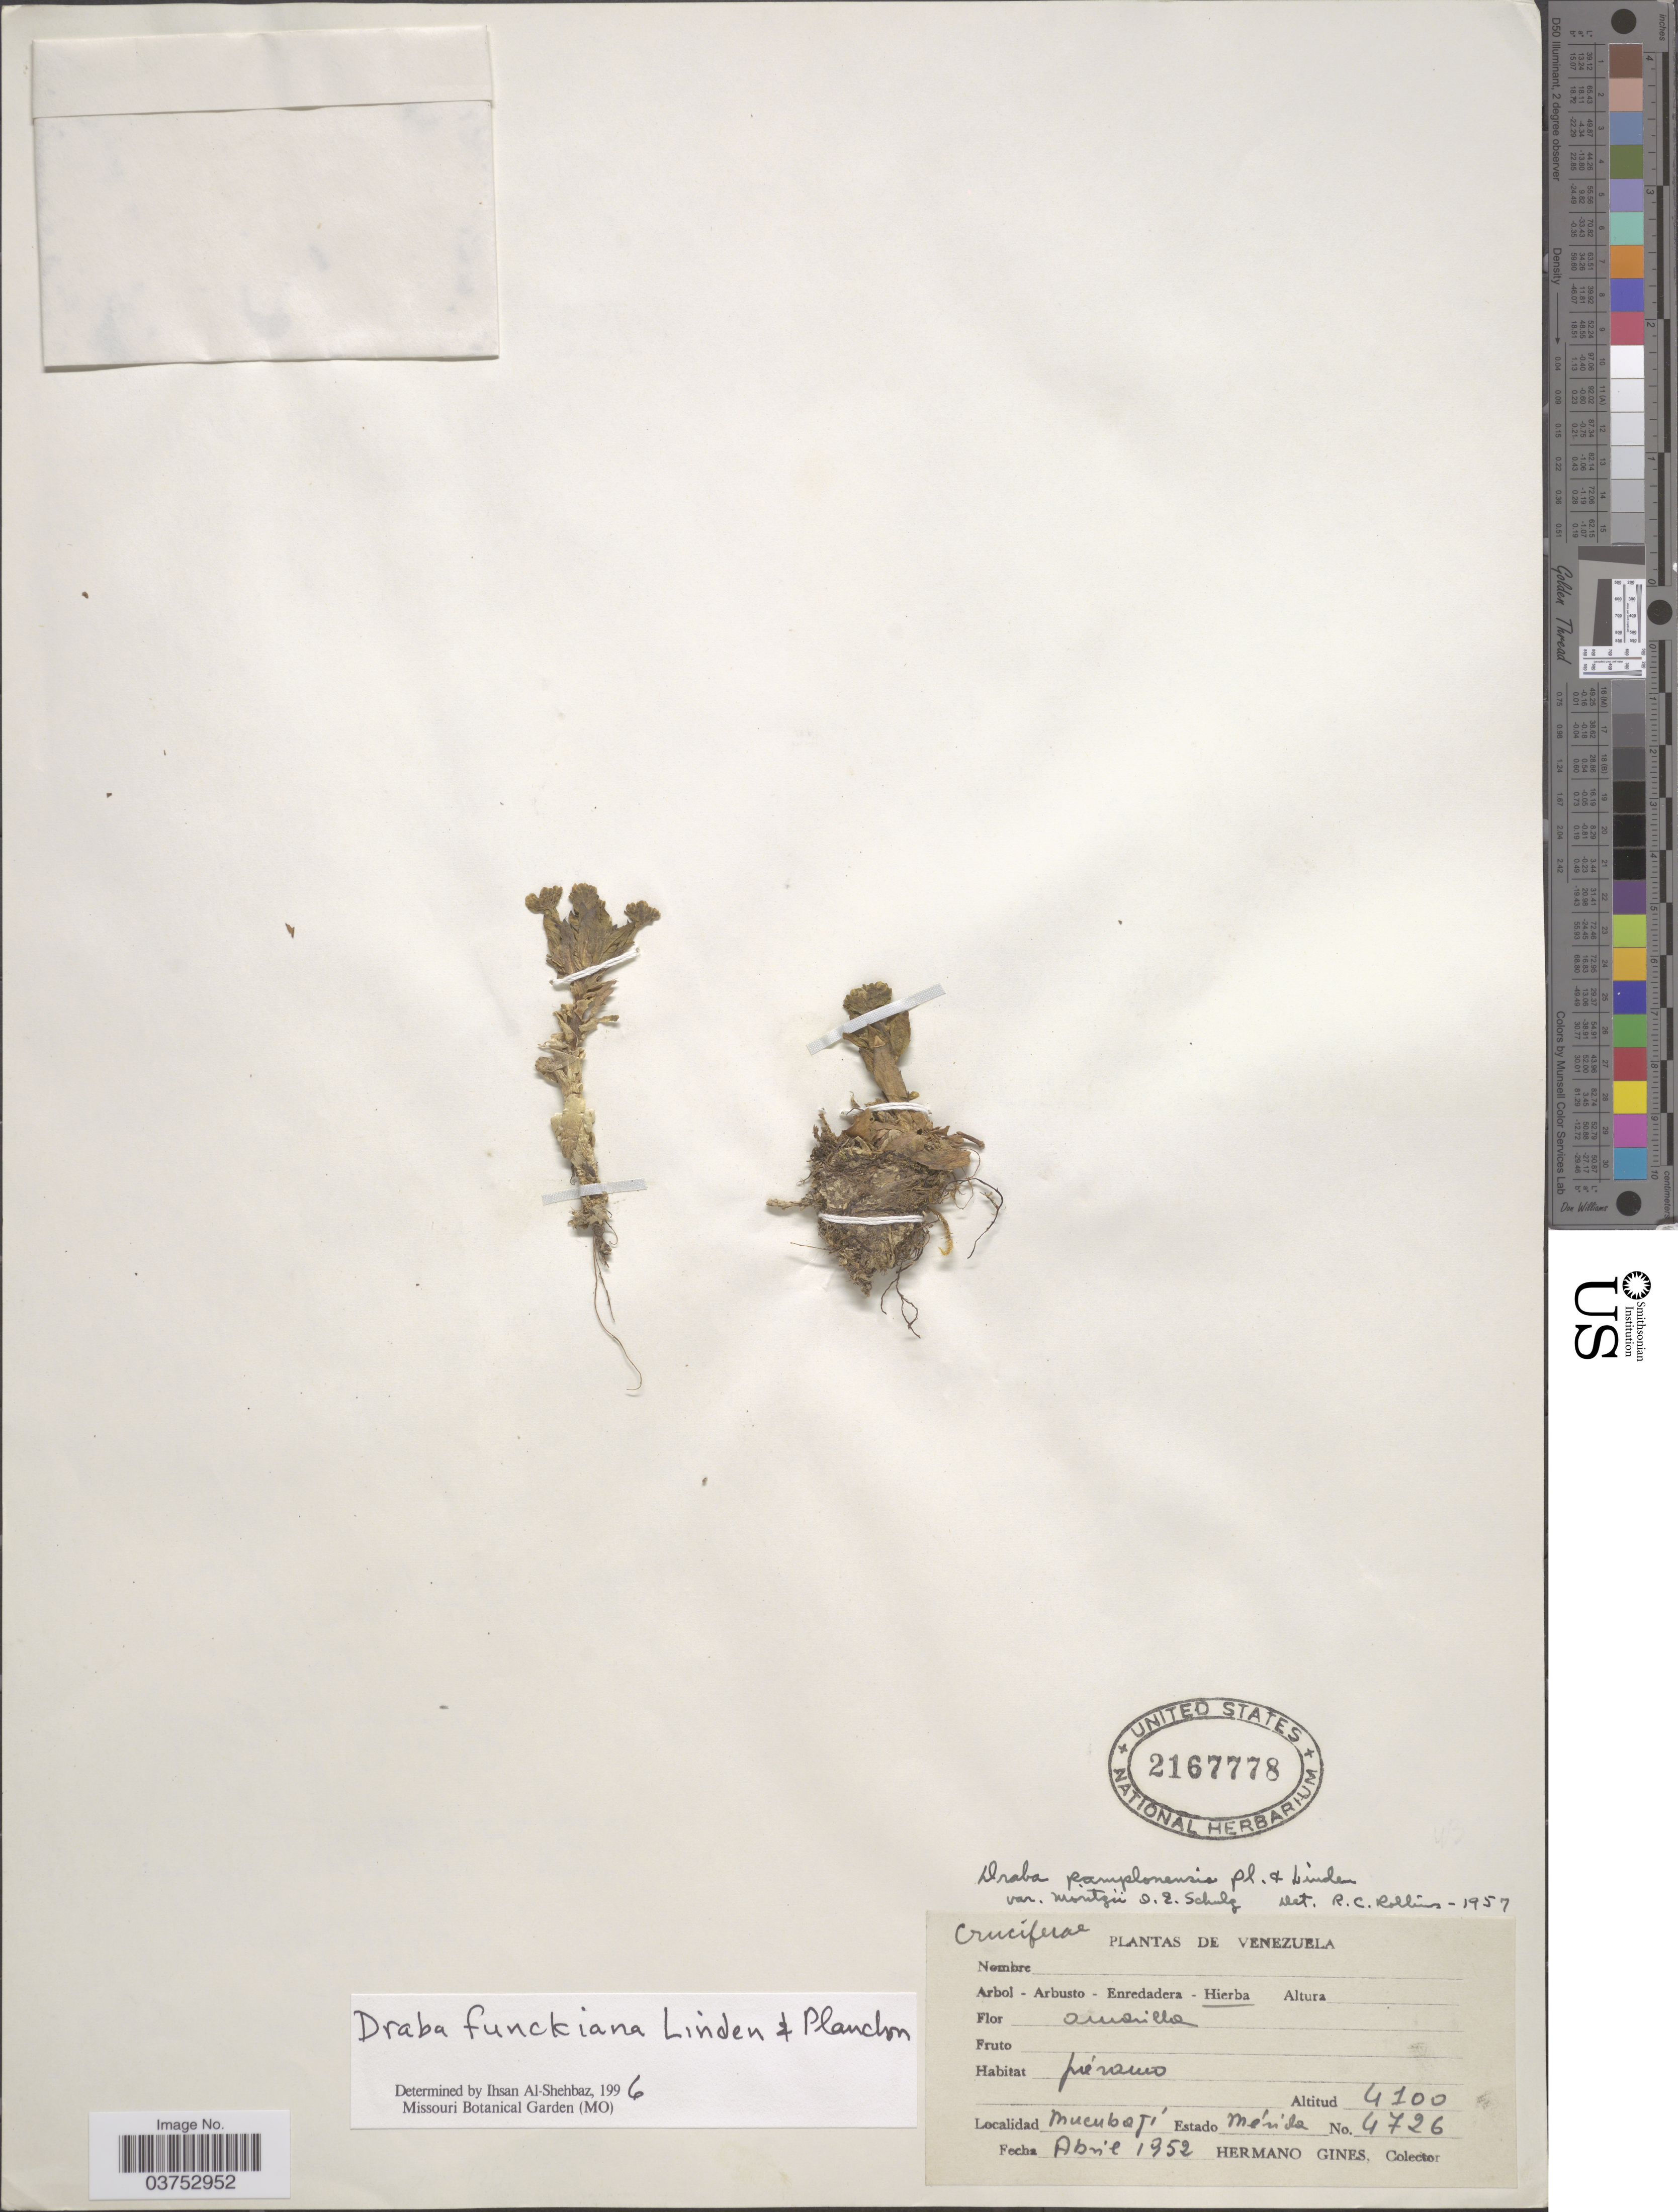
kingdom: Plantae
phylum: Tracheophyta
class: Magnoliopsida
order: Brassicales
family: Brassicaceae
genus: Draba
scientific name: Draba funckiana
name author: B.L. Linden & Planch.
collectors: Bro. Gines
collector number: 4726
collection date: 1952-04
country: Venezuela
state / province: Mérida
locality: Mucubají.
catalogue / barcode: US 2167778